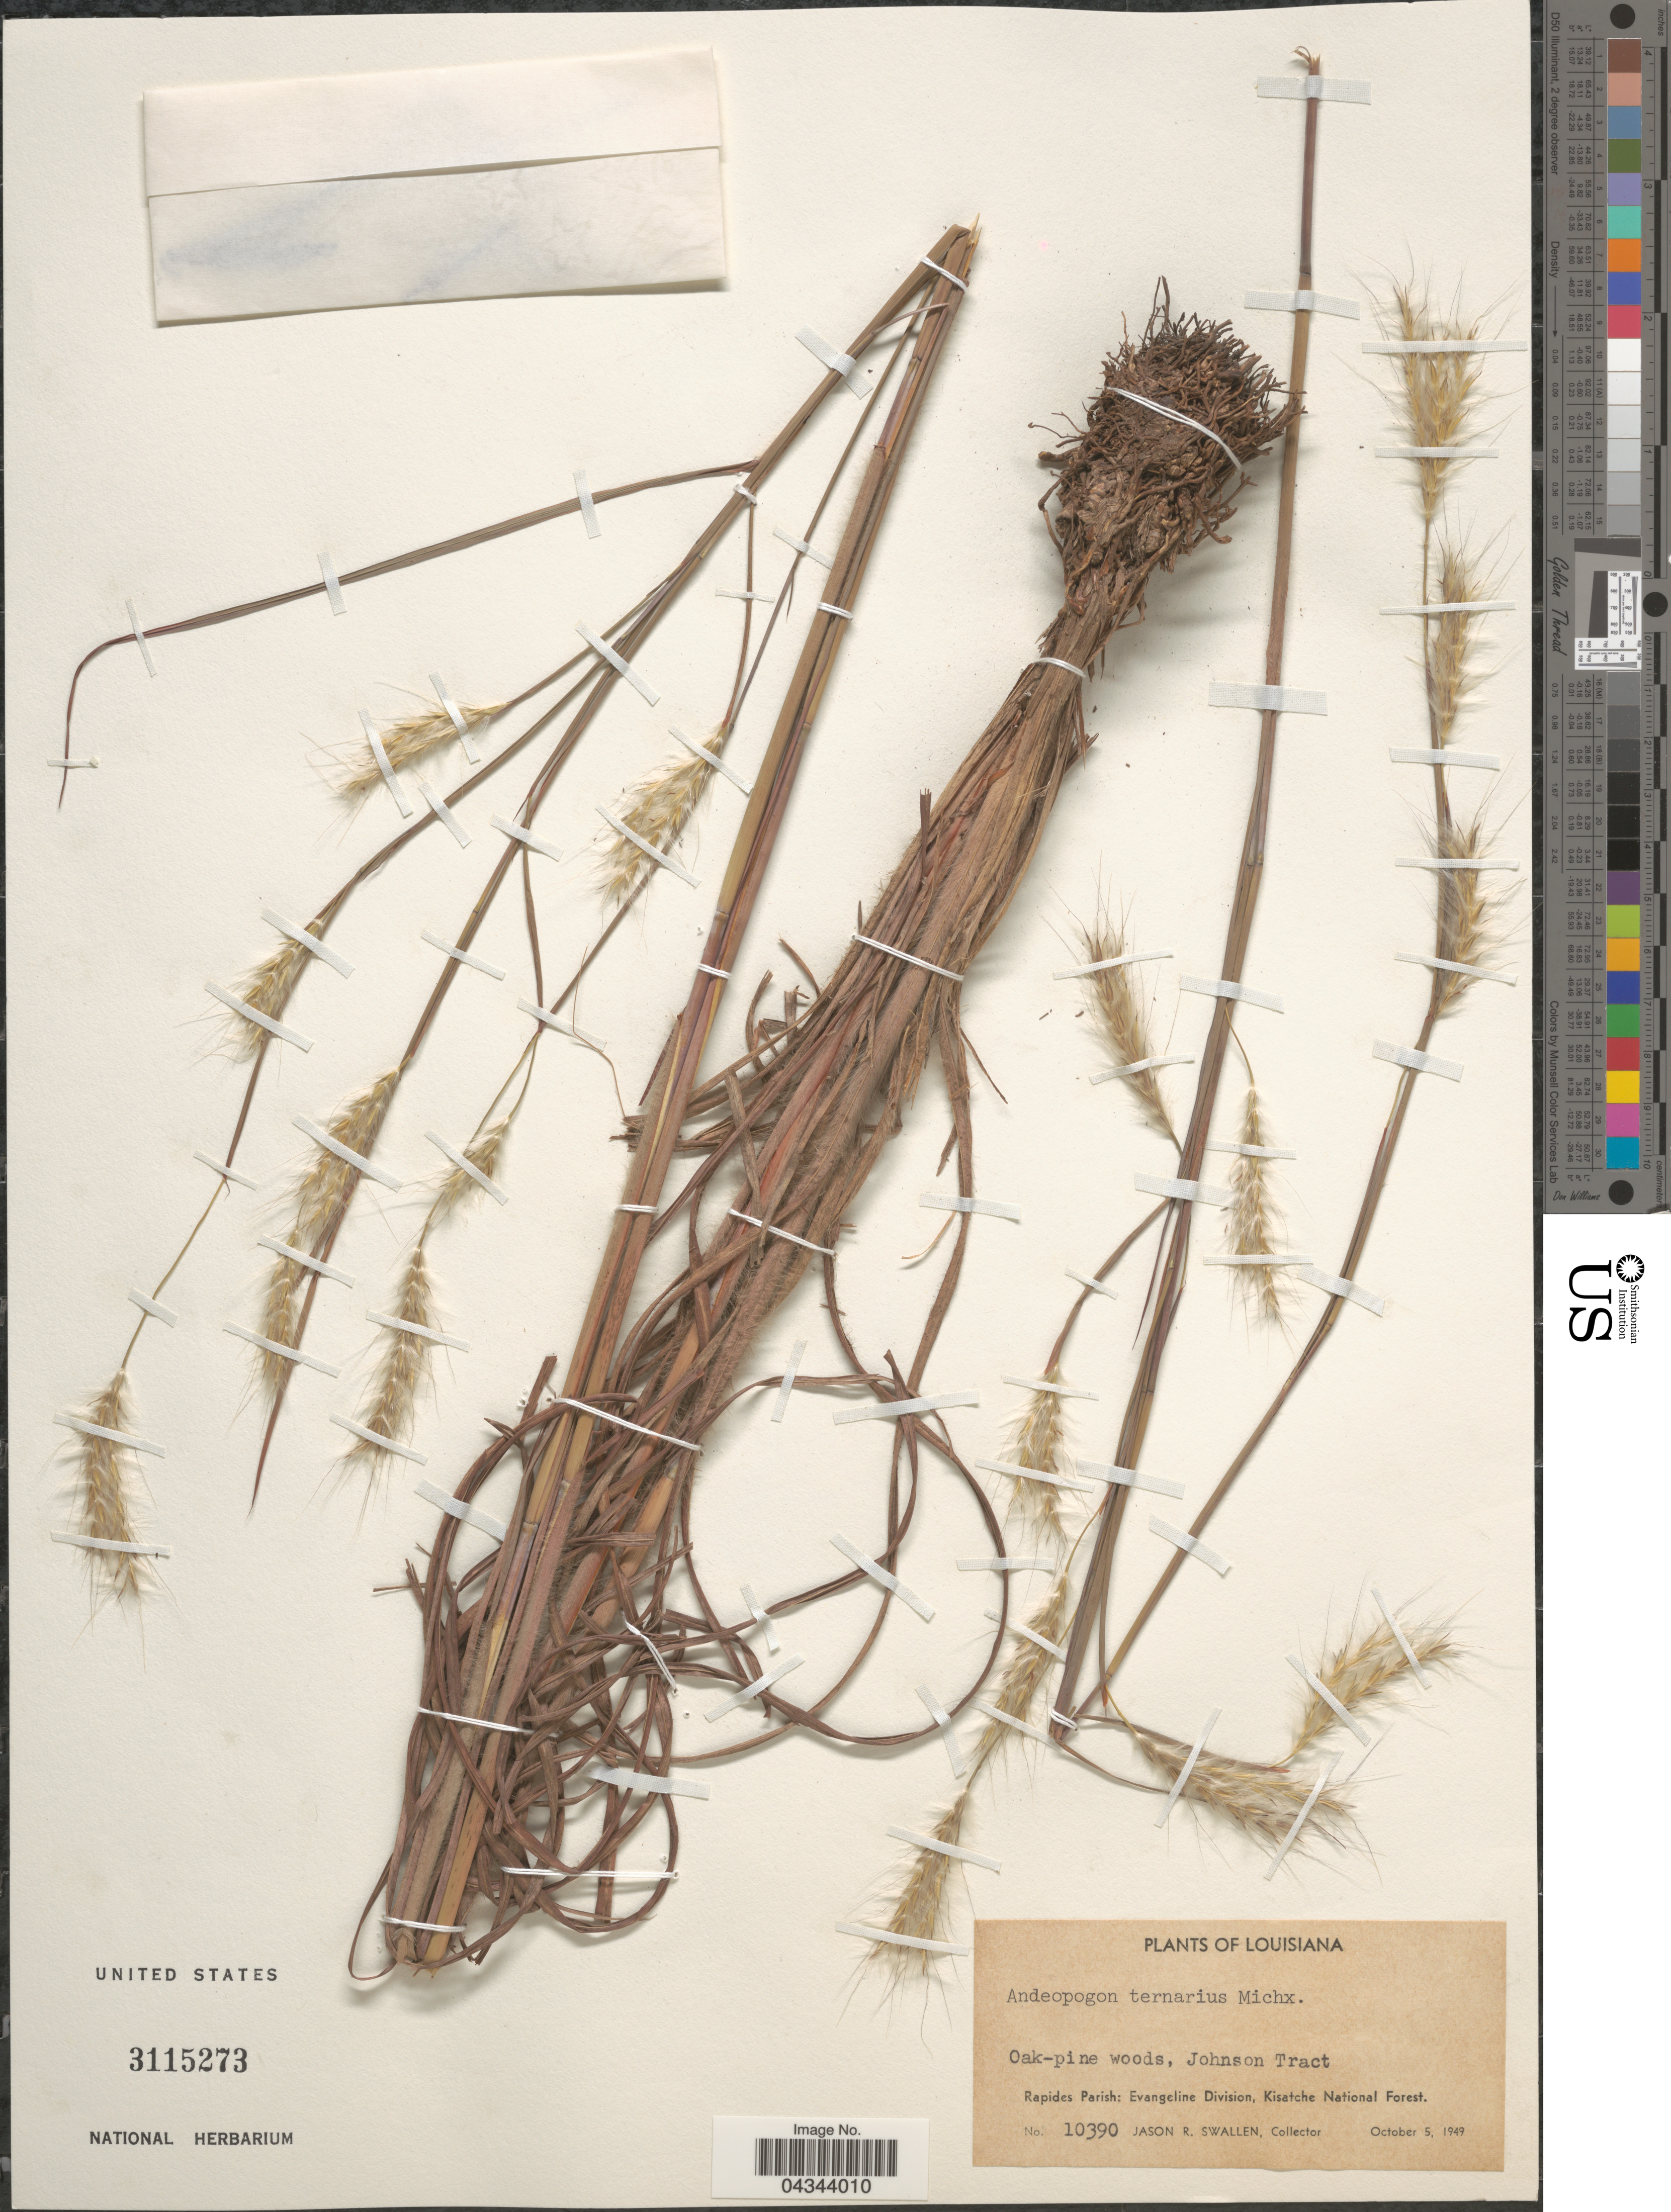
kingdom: Plantae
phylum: Tracheophyta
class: Liliopsida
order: Poales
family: Poaceae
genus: Andropogon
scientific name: Andropogon ternarius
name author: Michx.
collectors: J. R. Swallen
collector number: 10390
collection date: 1949-10-05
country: United States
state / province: Louisiana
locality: Oak-pine woods, Johnson Tract. Rapides Parish: Evangeline Division, Kisatche National Forest.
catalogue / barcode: US 3115273